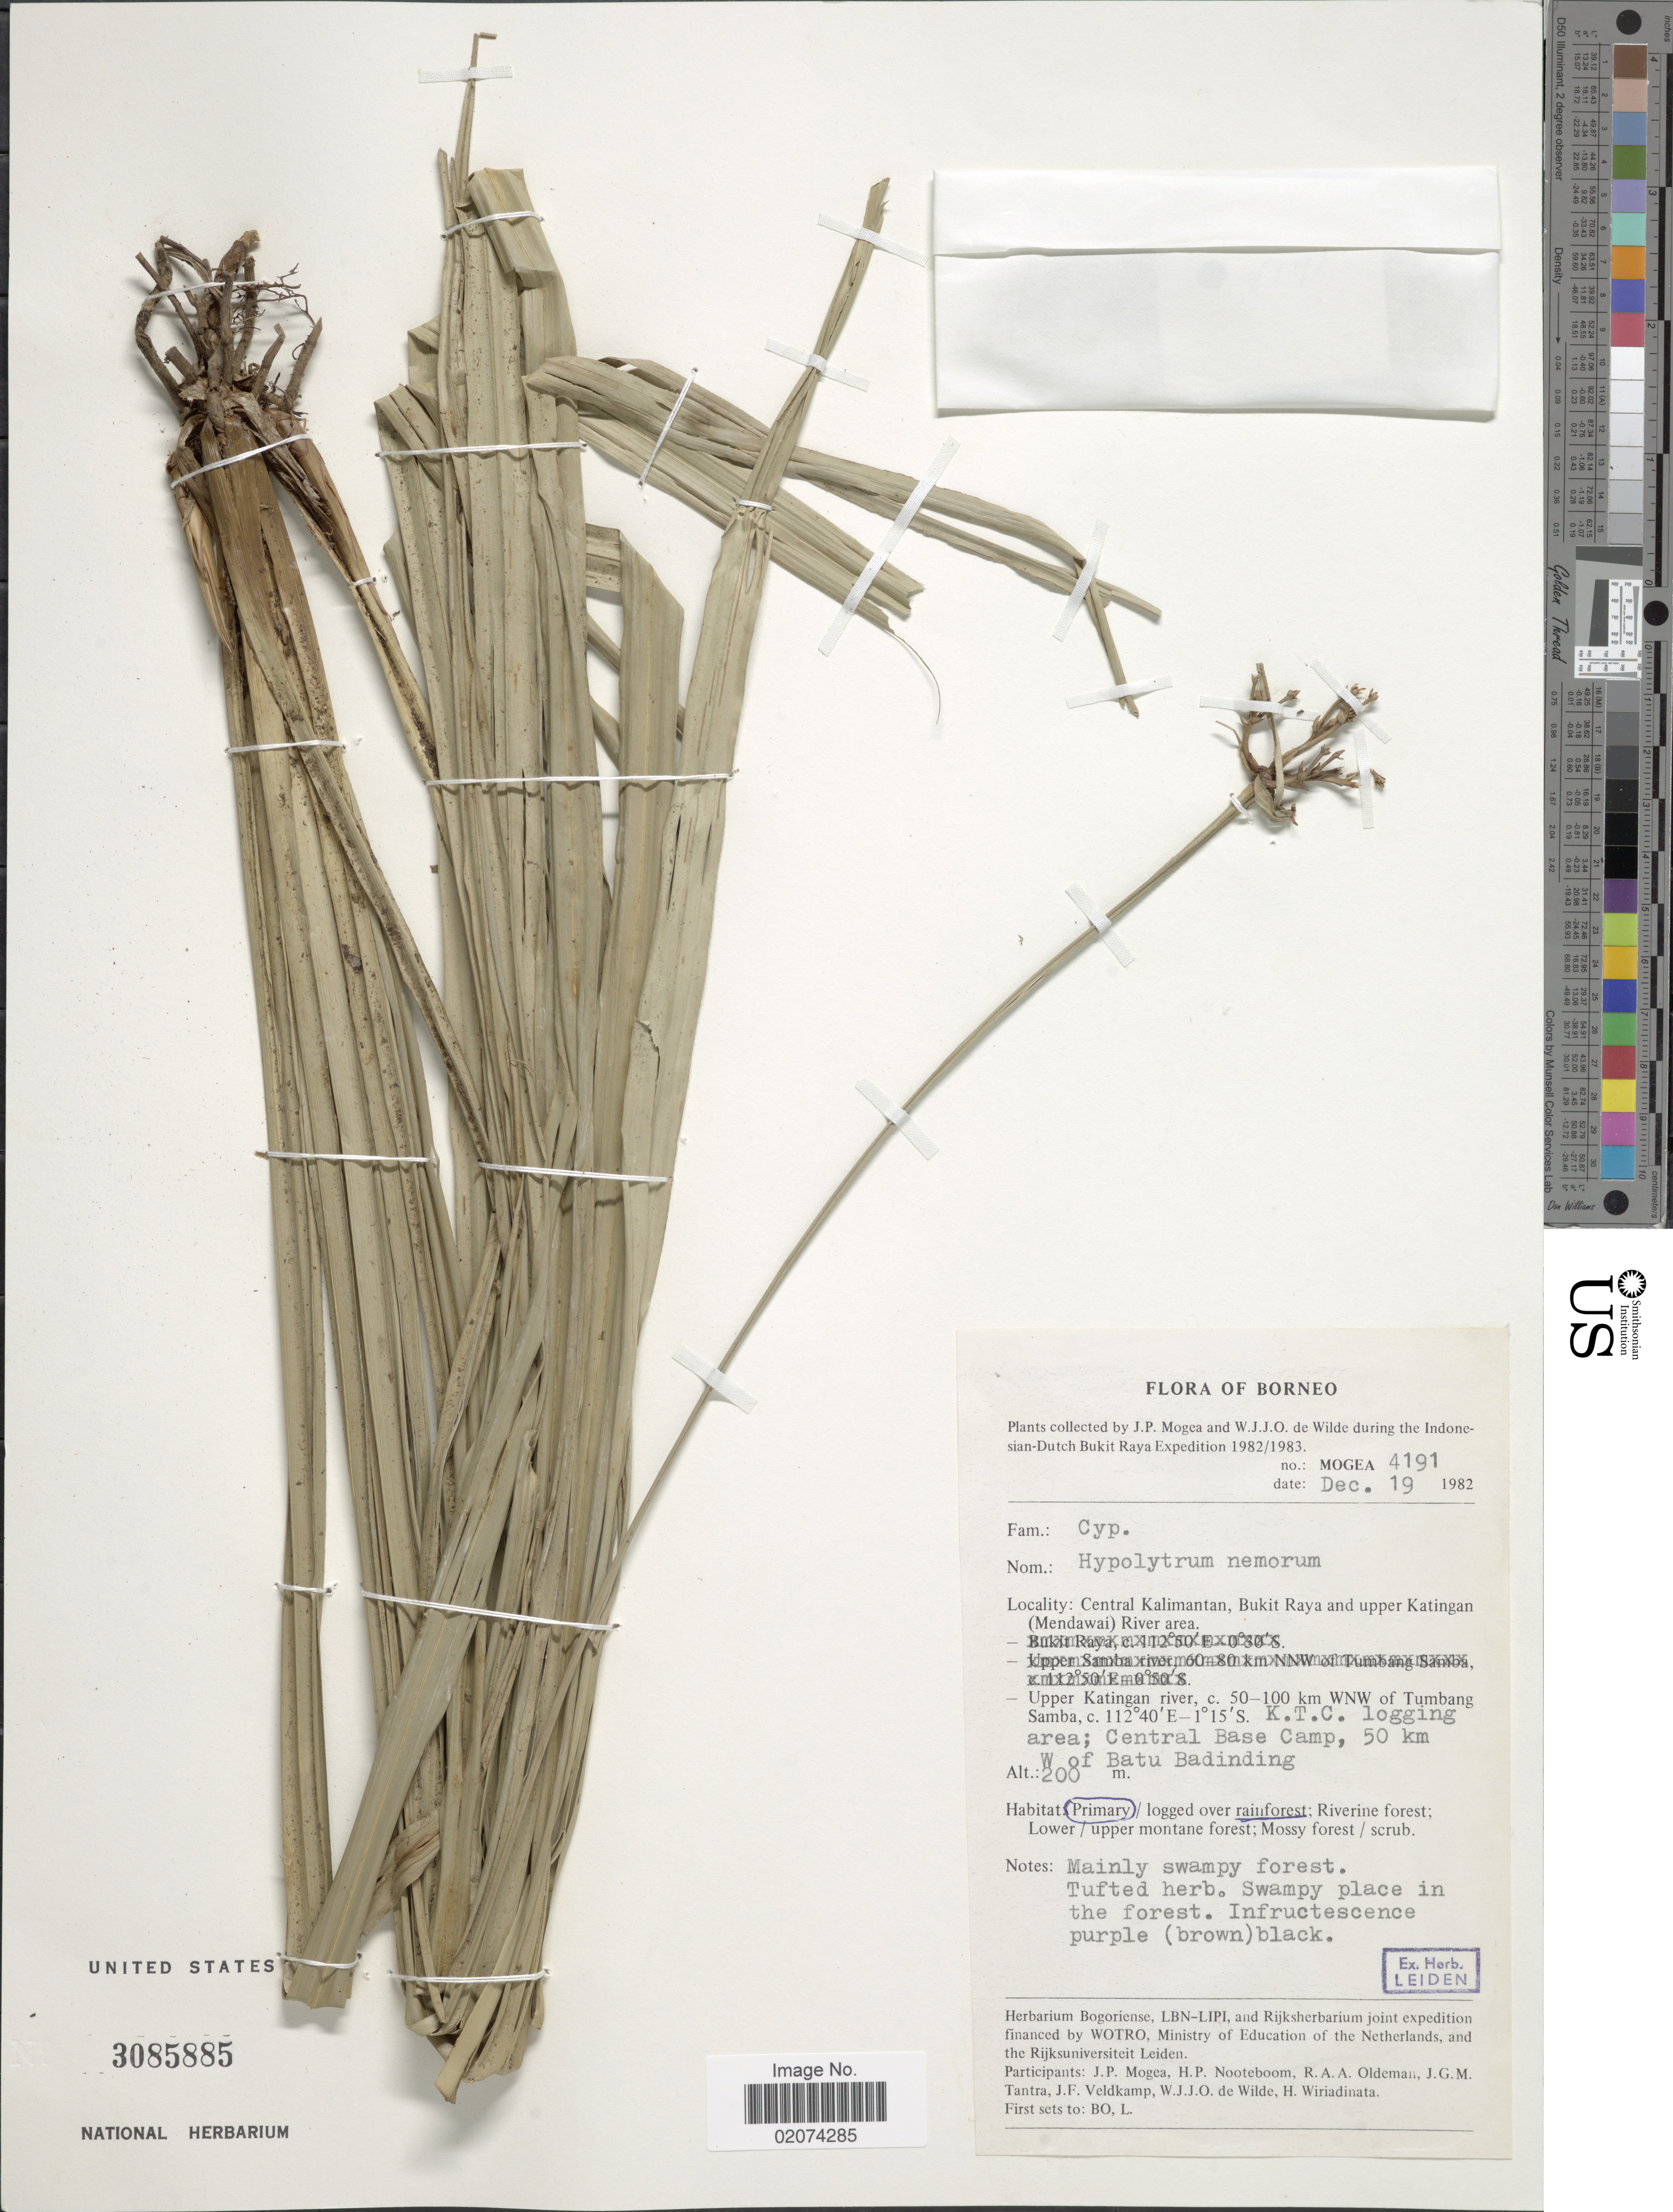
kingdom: Plantae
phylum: Tracheophyta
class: Liliopsida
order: Poales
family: Cyperaceae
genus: Hypolytrum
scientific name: Hypolytrum nemorum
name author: (Vahl) Spreng.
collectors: J. Mogea & W. J. de Wilde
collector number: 4191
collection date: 1982-12-19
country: Indonesia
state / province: Kalimantan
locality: Borneo, Upper Katingan river, c. 50- 100 km WNW of Tumbang Samba. K.T.C. logging area; Central Base Camp, 50 km W of Batu Badinding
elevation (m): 200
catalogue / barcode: US 3085885